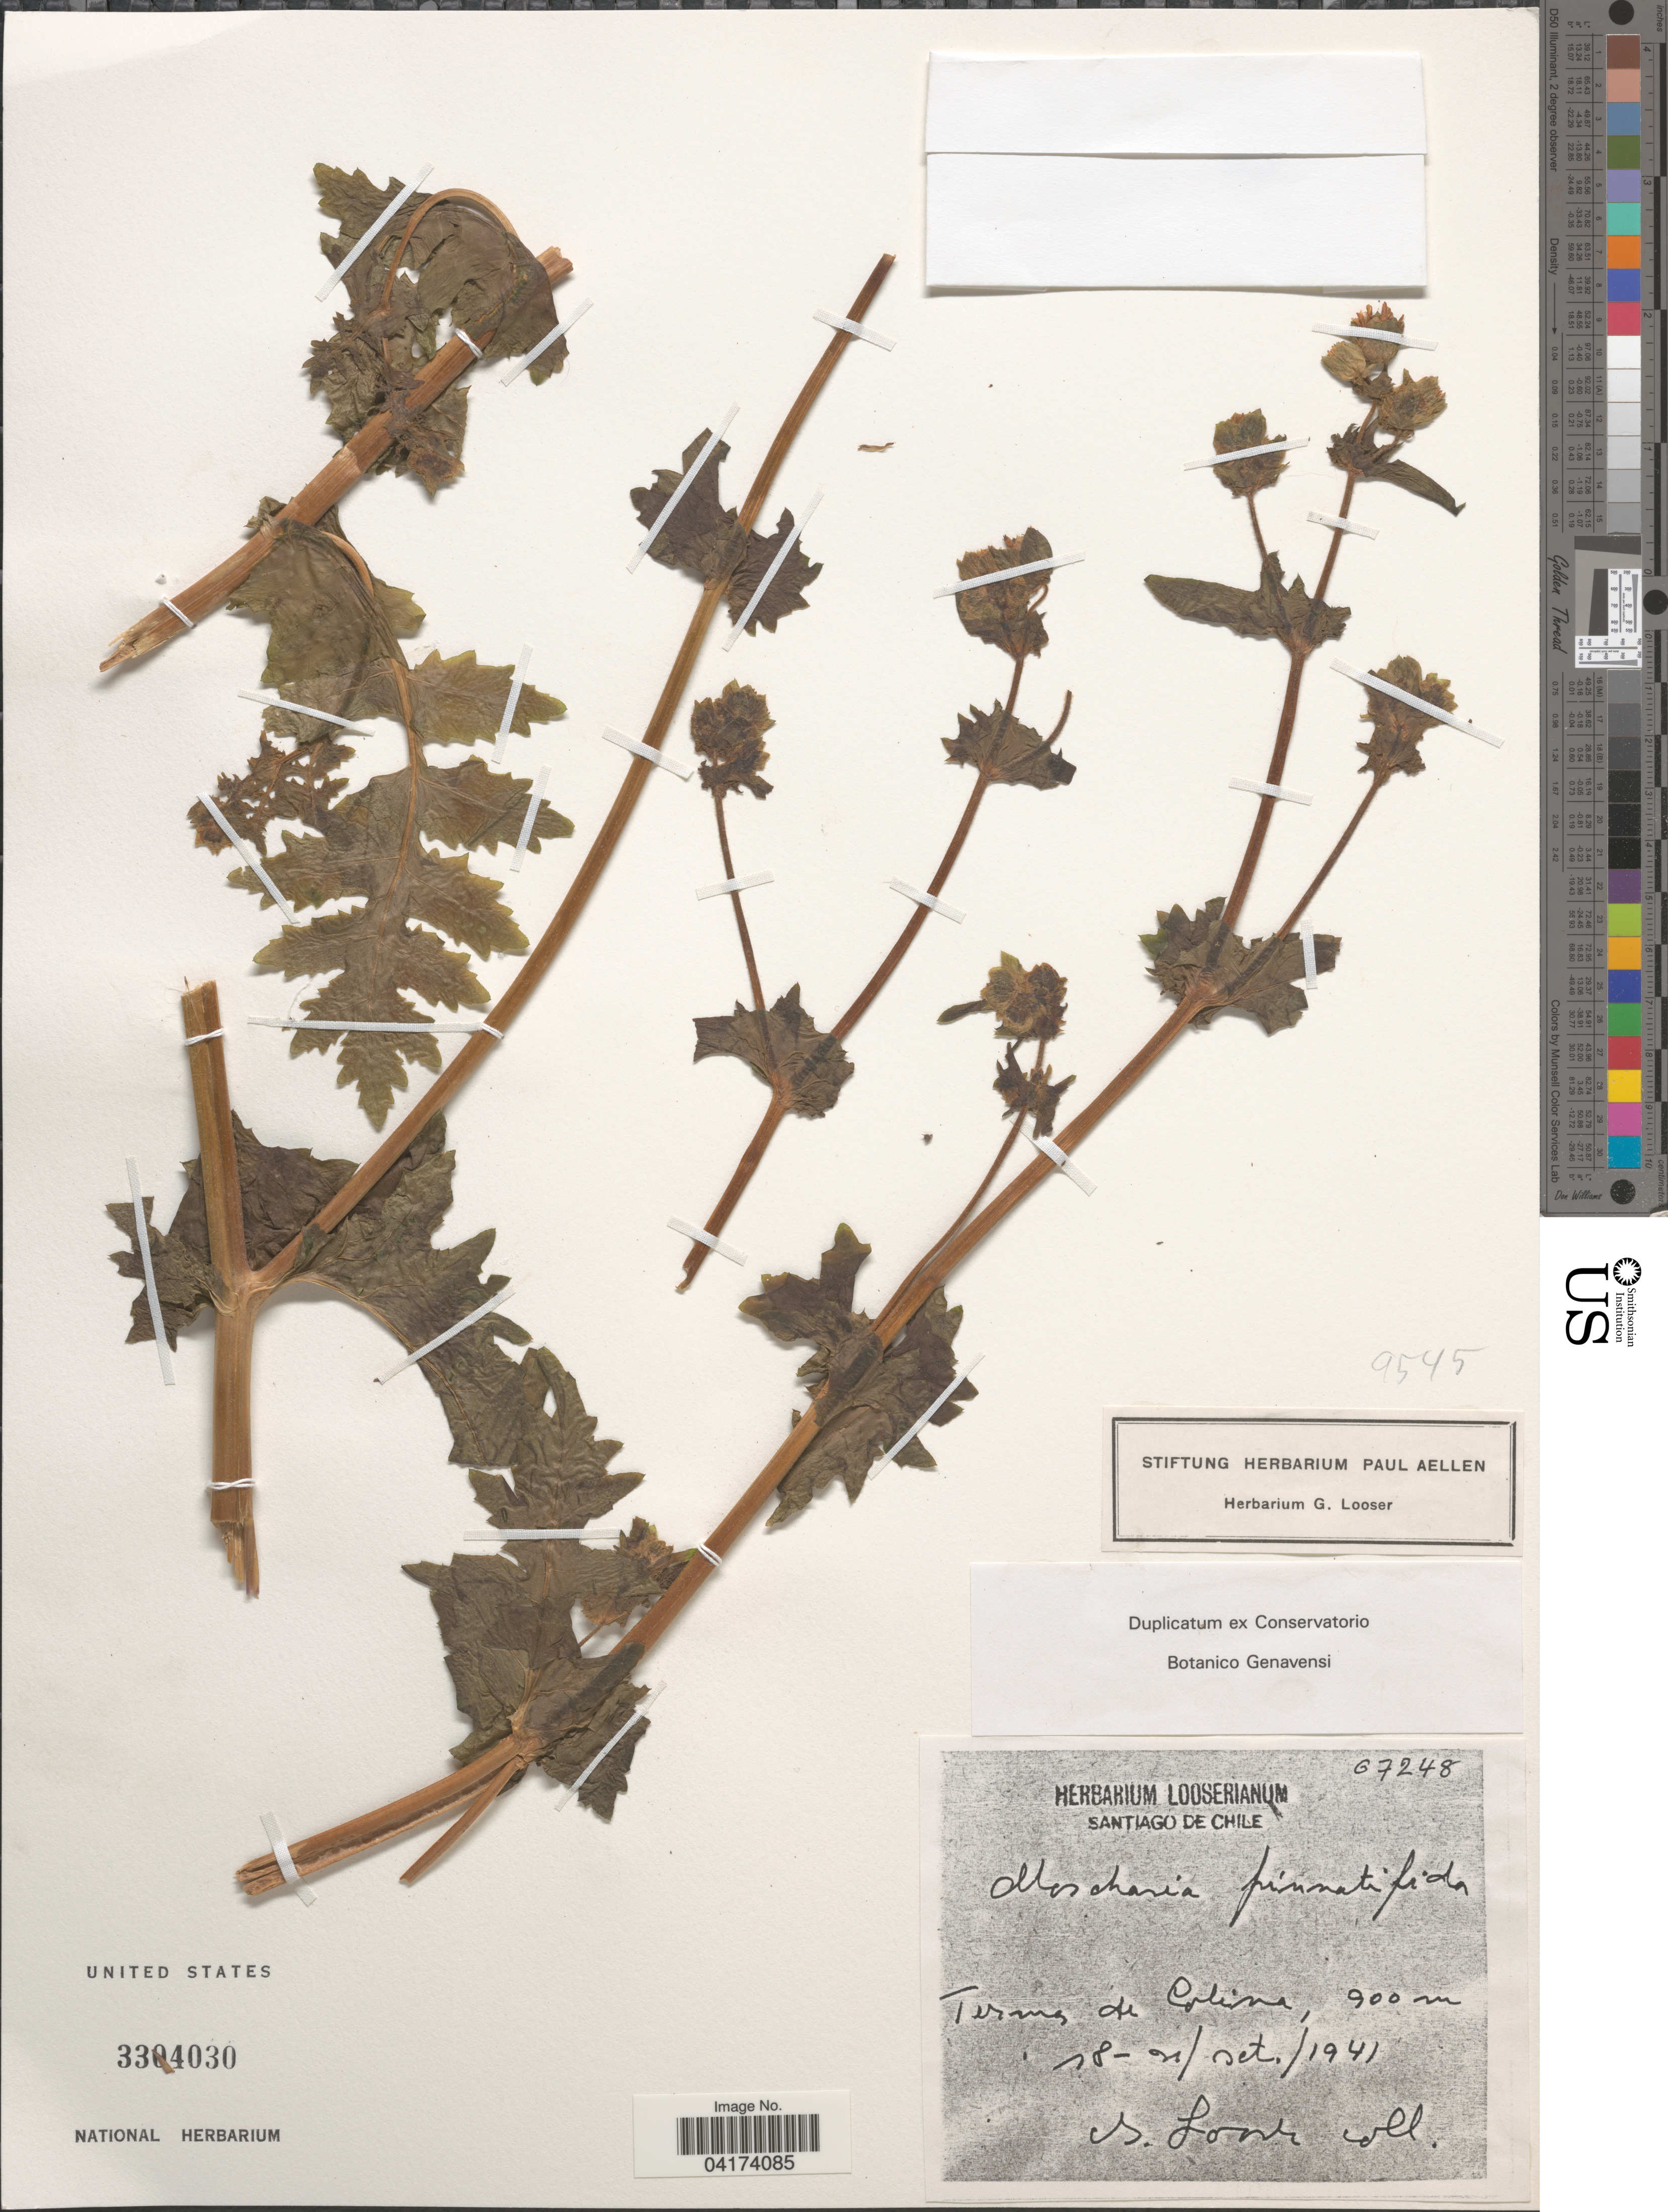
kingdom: Plantae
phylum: Tracheophyta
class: Magnoliopsida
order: Asterales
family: Asteraceae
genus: Moscharia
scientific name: Moscharia pinnatifida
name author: Ruiz & Pav.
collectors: G. Looser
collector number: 67248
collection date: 1941-09-18/1941-09-21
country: Chile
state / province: Región Metropolitana (RM)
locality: Termas de Colina.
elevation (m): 900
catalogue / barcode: US 3304030